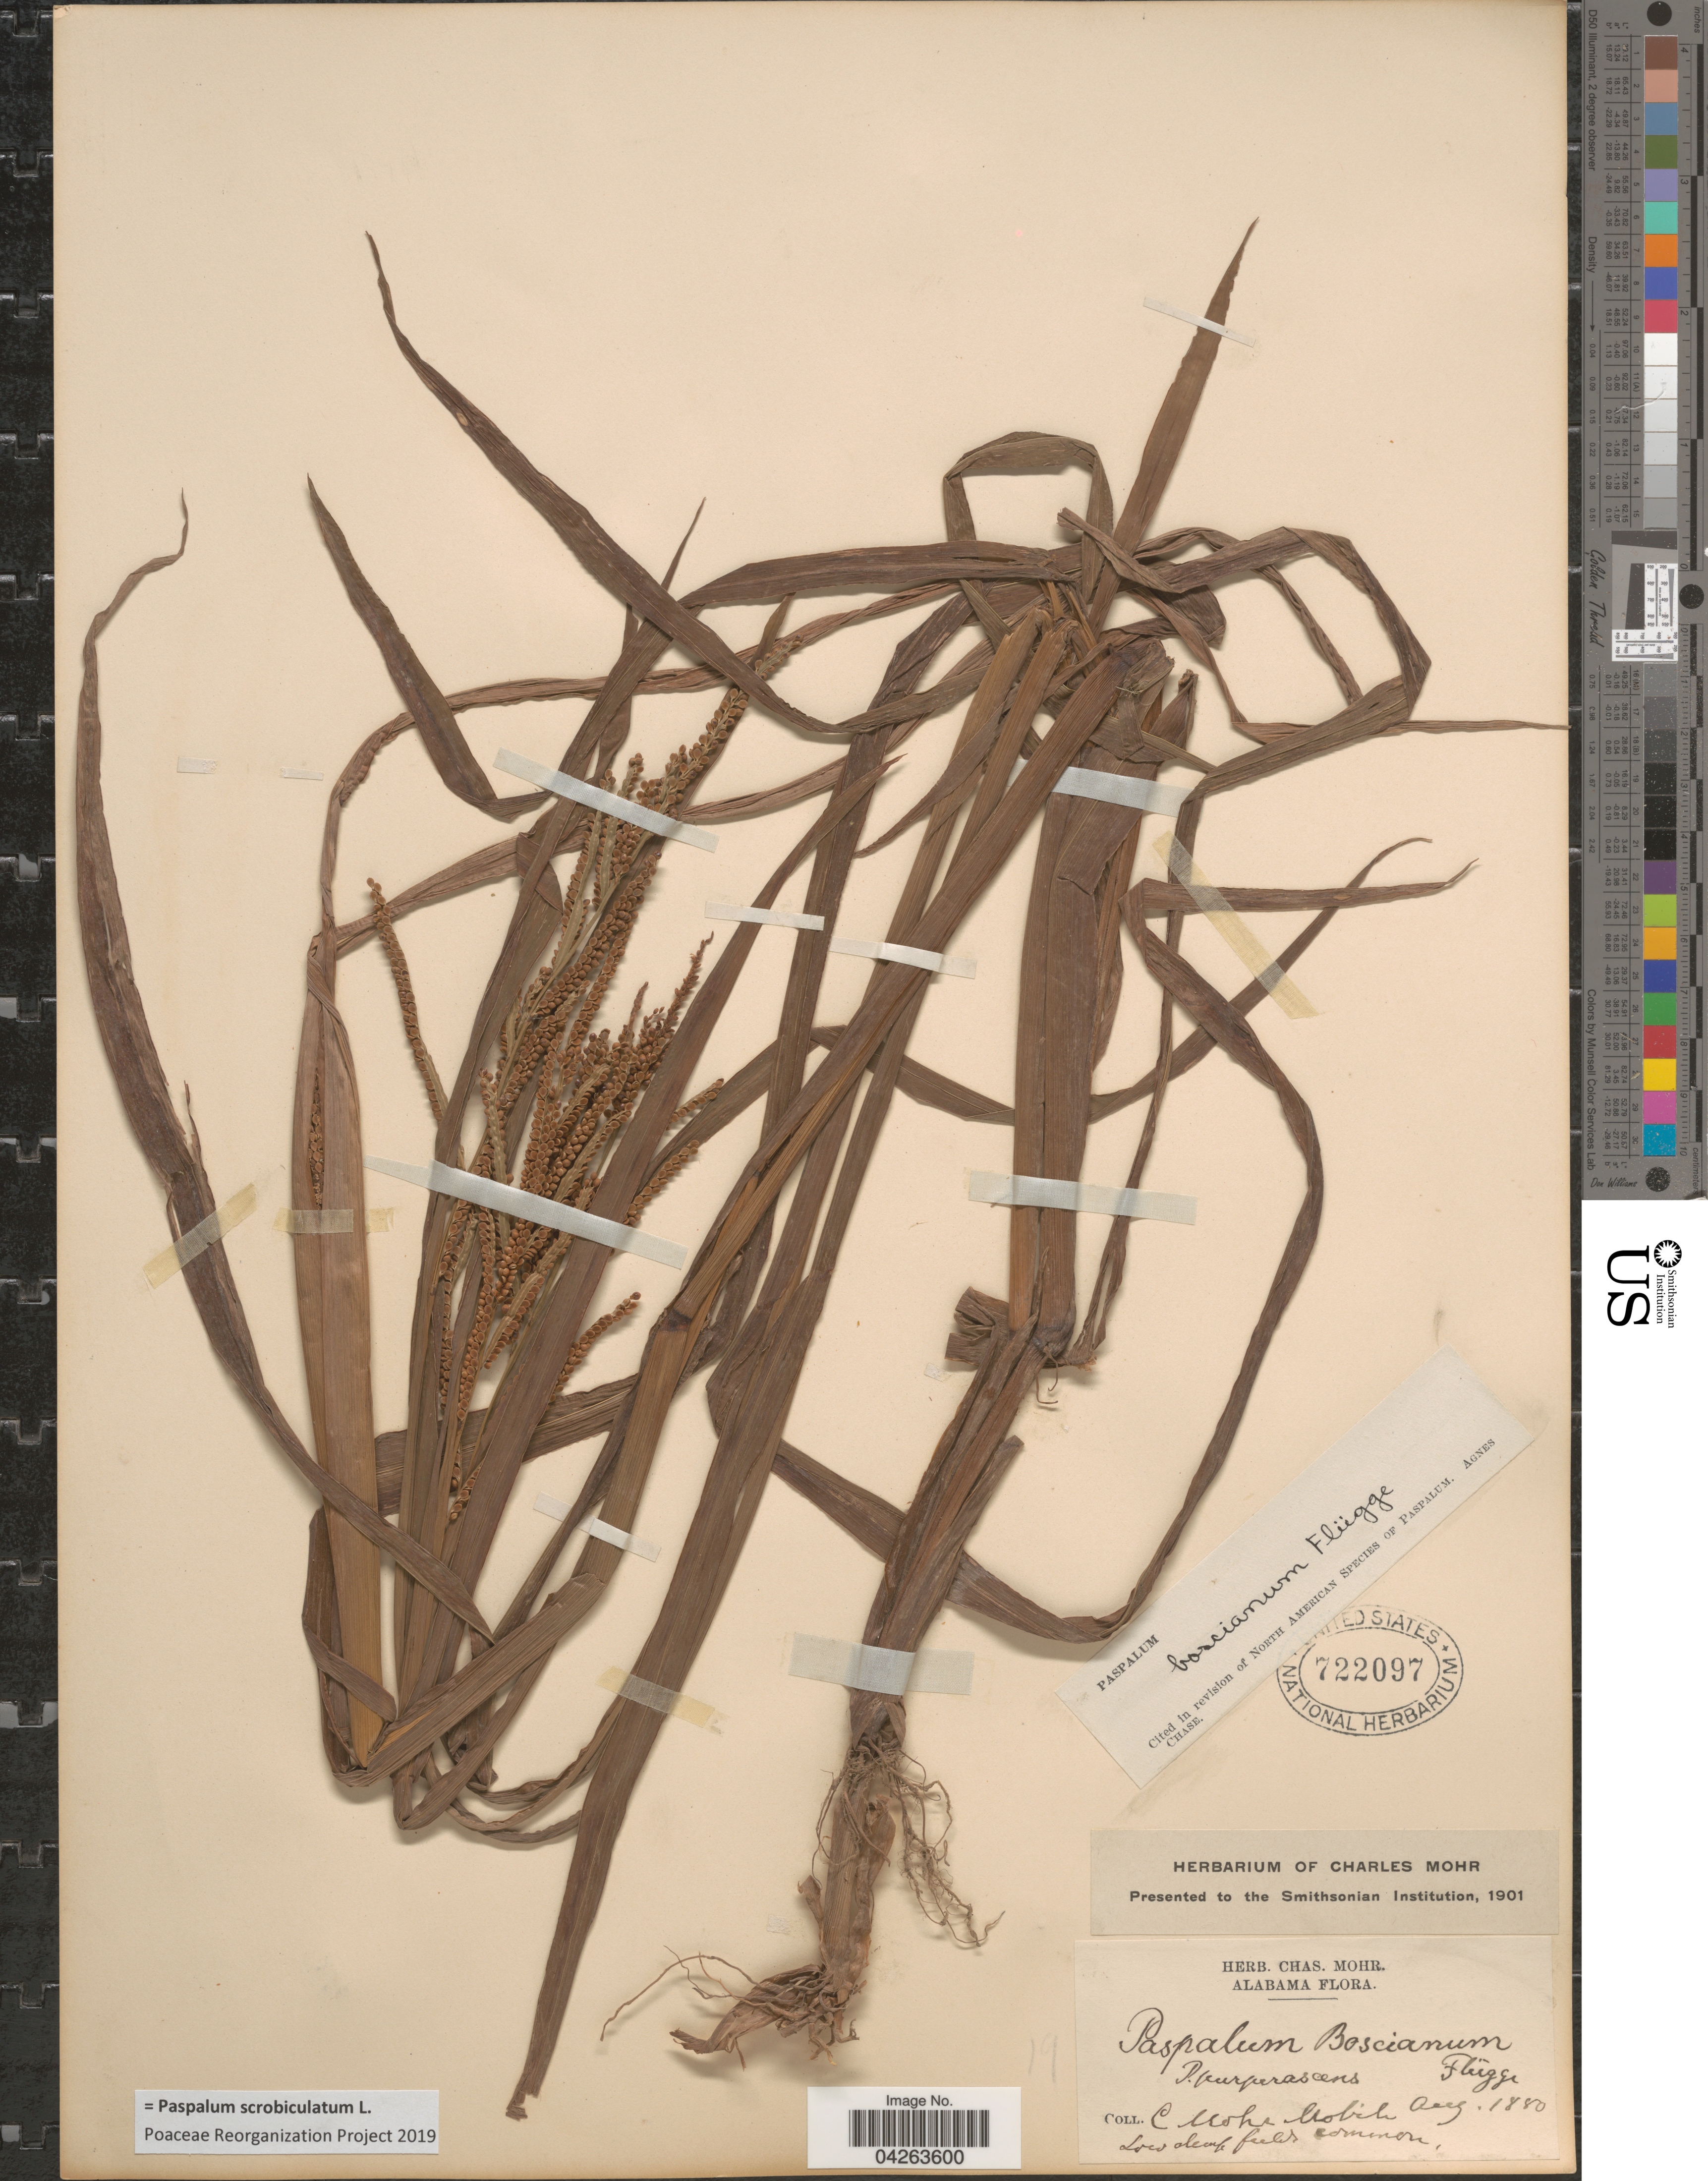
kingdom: Plantae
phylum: Tracheophyta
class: Liliopsida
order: Poales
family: Poaceae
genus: Paspalum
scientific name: Paspalum scrobiculatum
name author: L.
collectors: Mohr, C. T. (herbarium)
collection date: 1880-08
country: United States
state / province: Alabama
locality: Mobile.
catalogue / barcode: US 722097